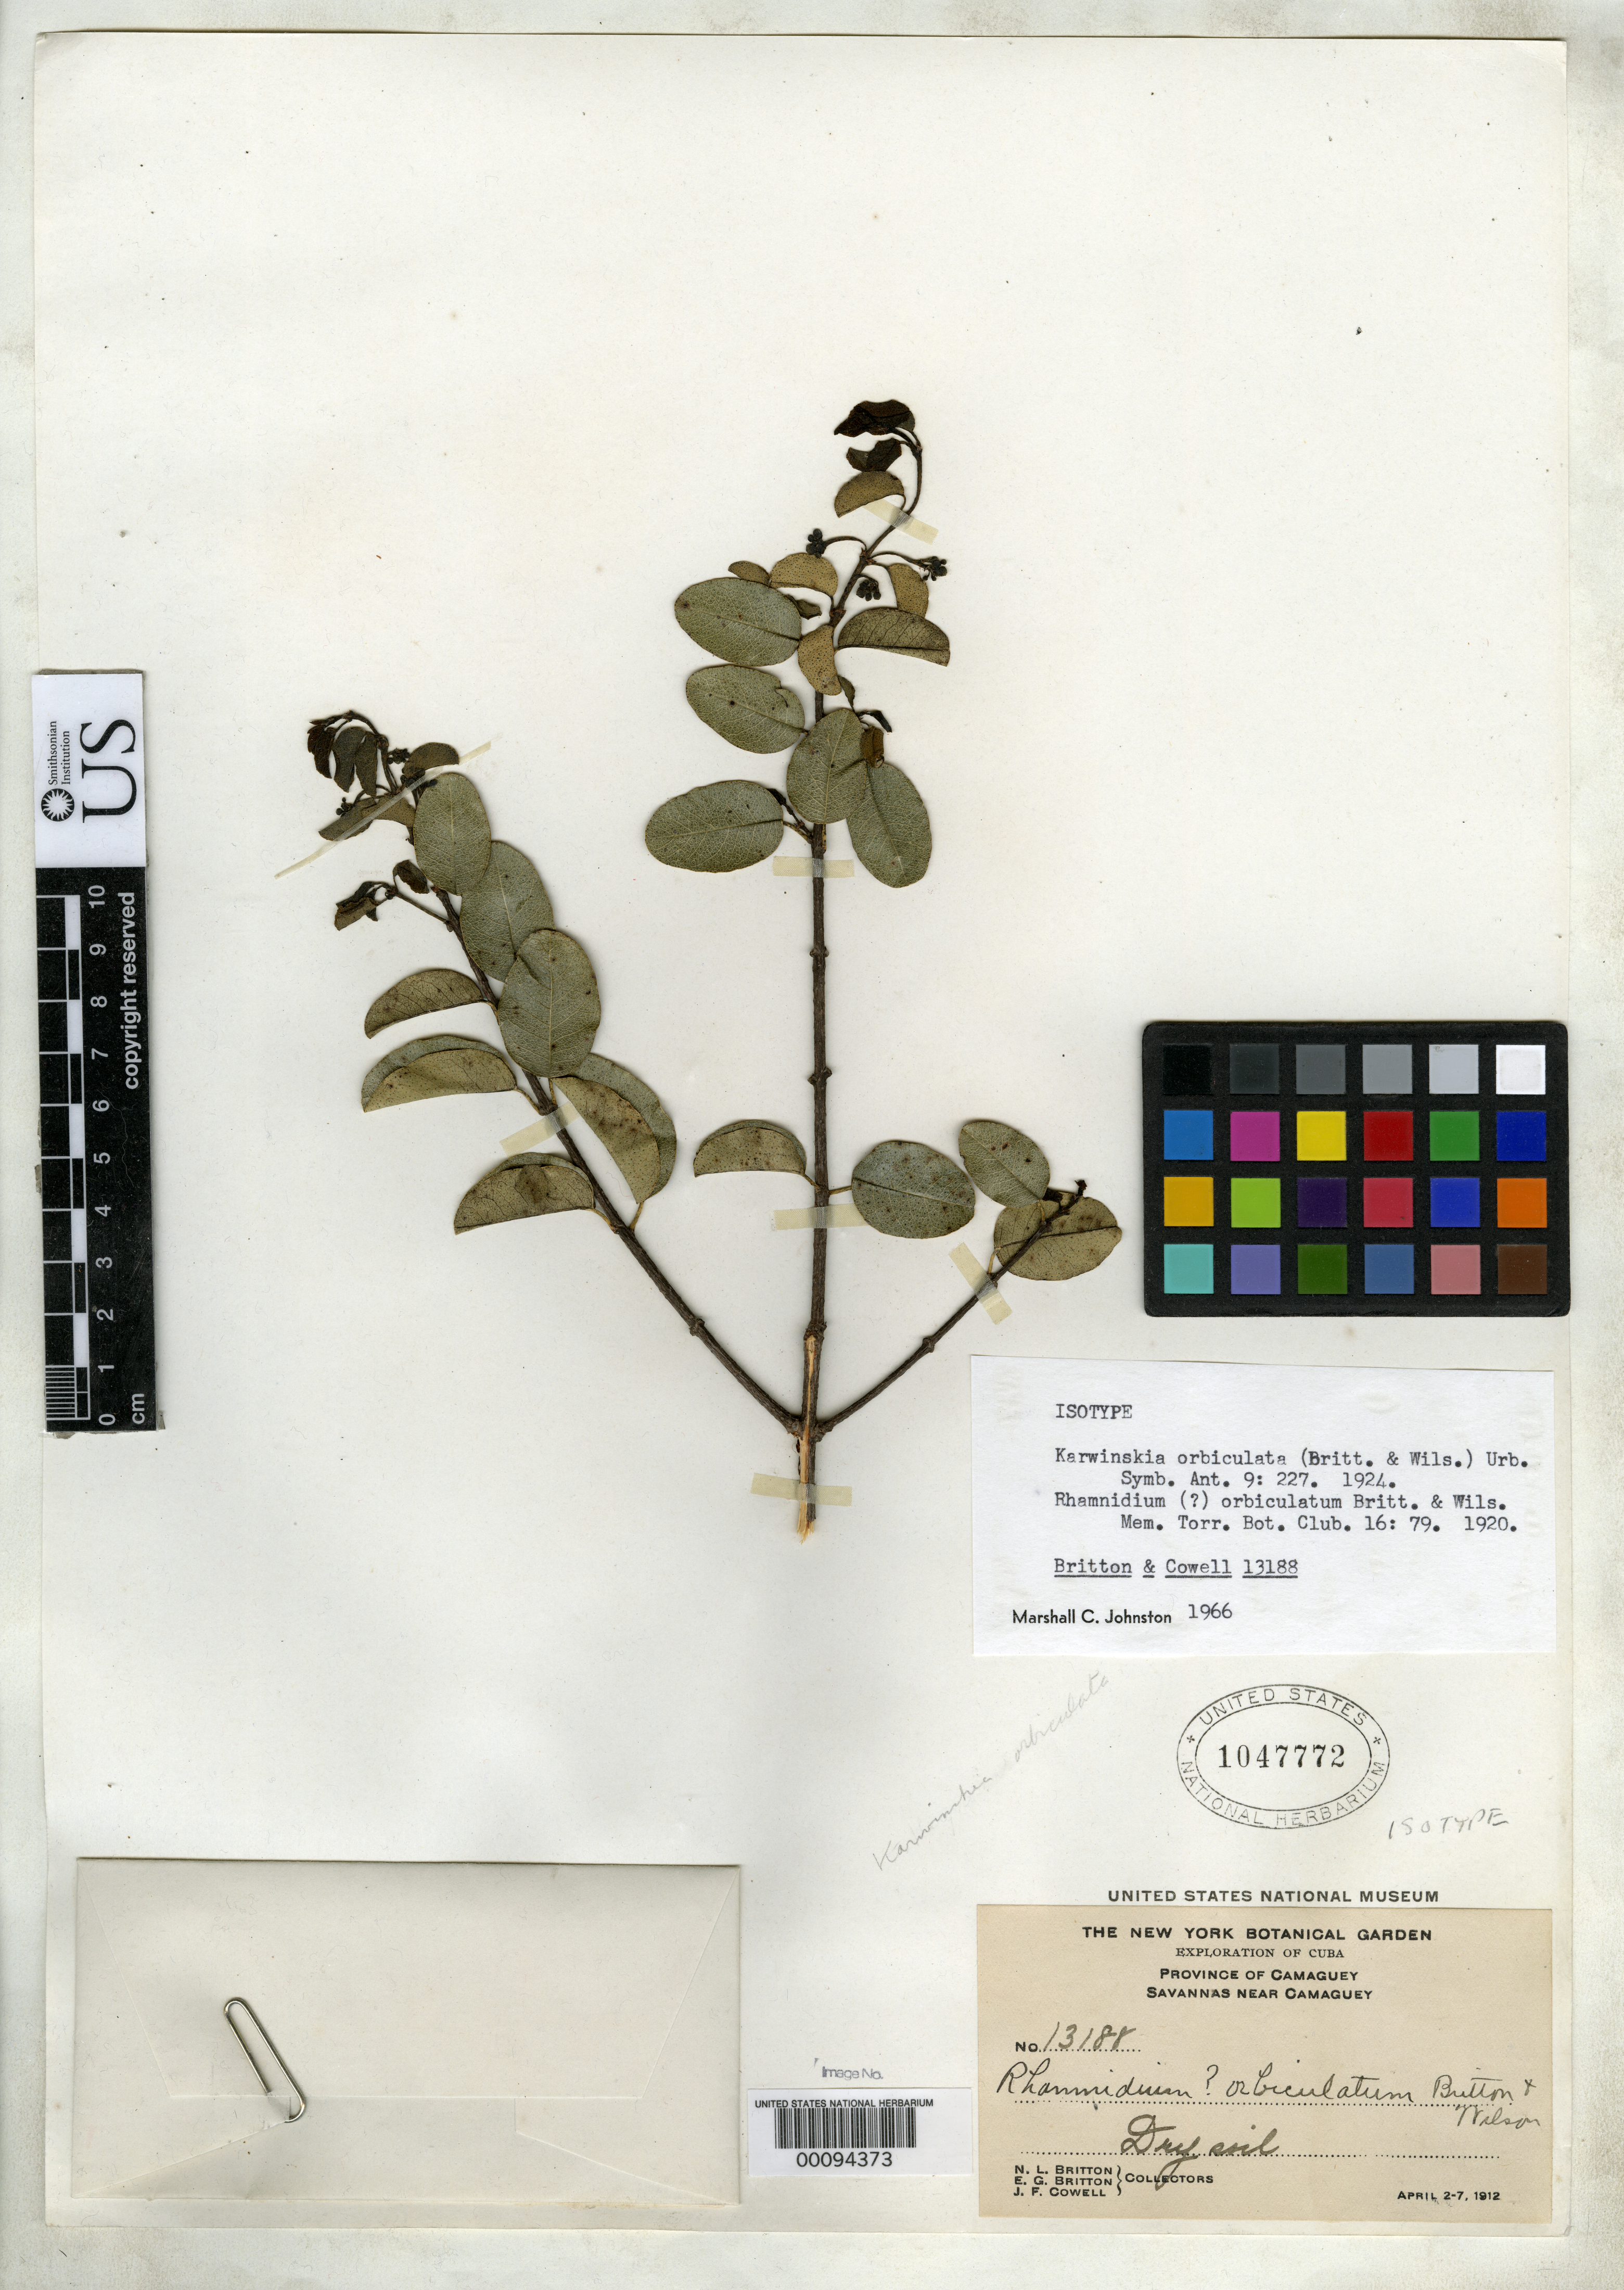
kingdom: Plantae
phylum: Tracheophyta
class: Magnoliopsida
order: Rosales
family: Rhamnaceae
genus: Rhamnidium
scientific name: Rhamnidium orbiculatum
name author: Britton & P. Wilson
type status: Isotype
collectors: N. Britton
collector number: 13188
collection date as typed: Apr 1912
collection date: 1912-04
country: Cuba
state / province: Camagüey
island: Greater Antilles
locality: Near Camaguey.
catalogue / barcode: US 1047772